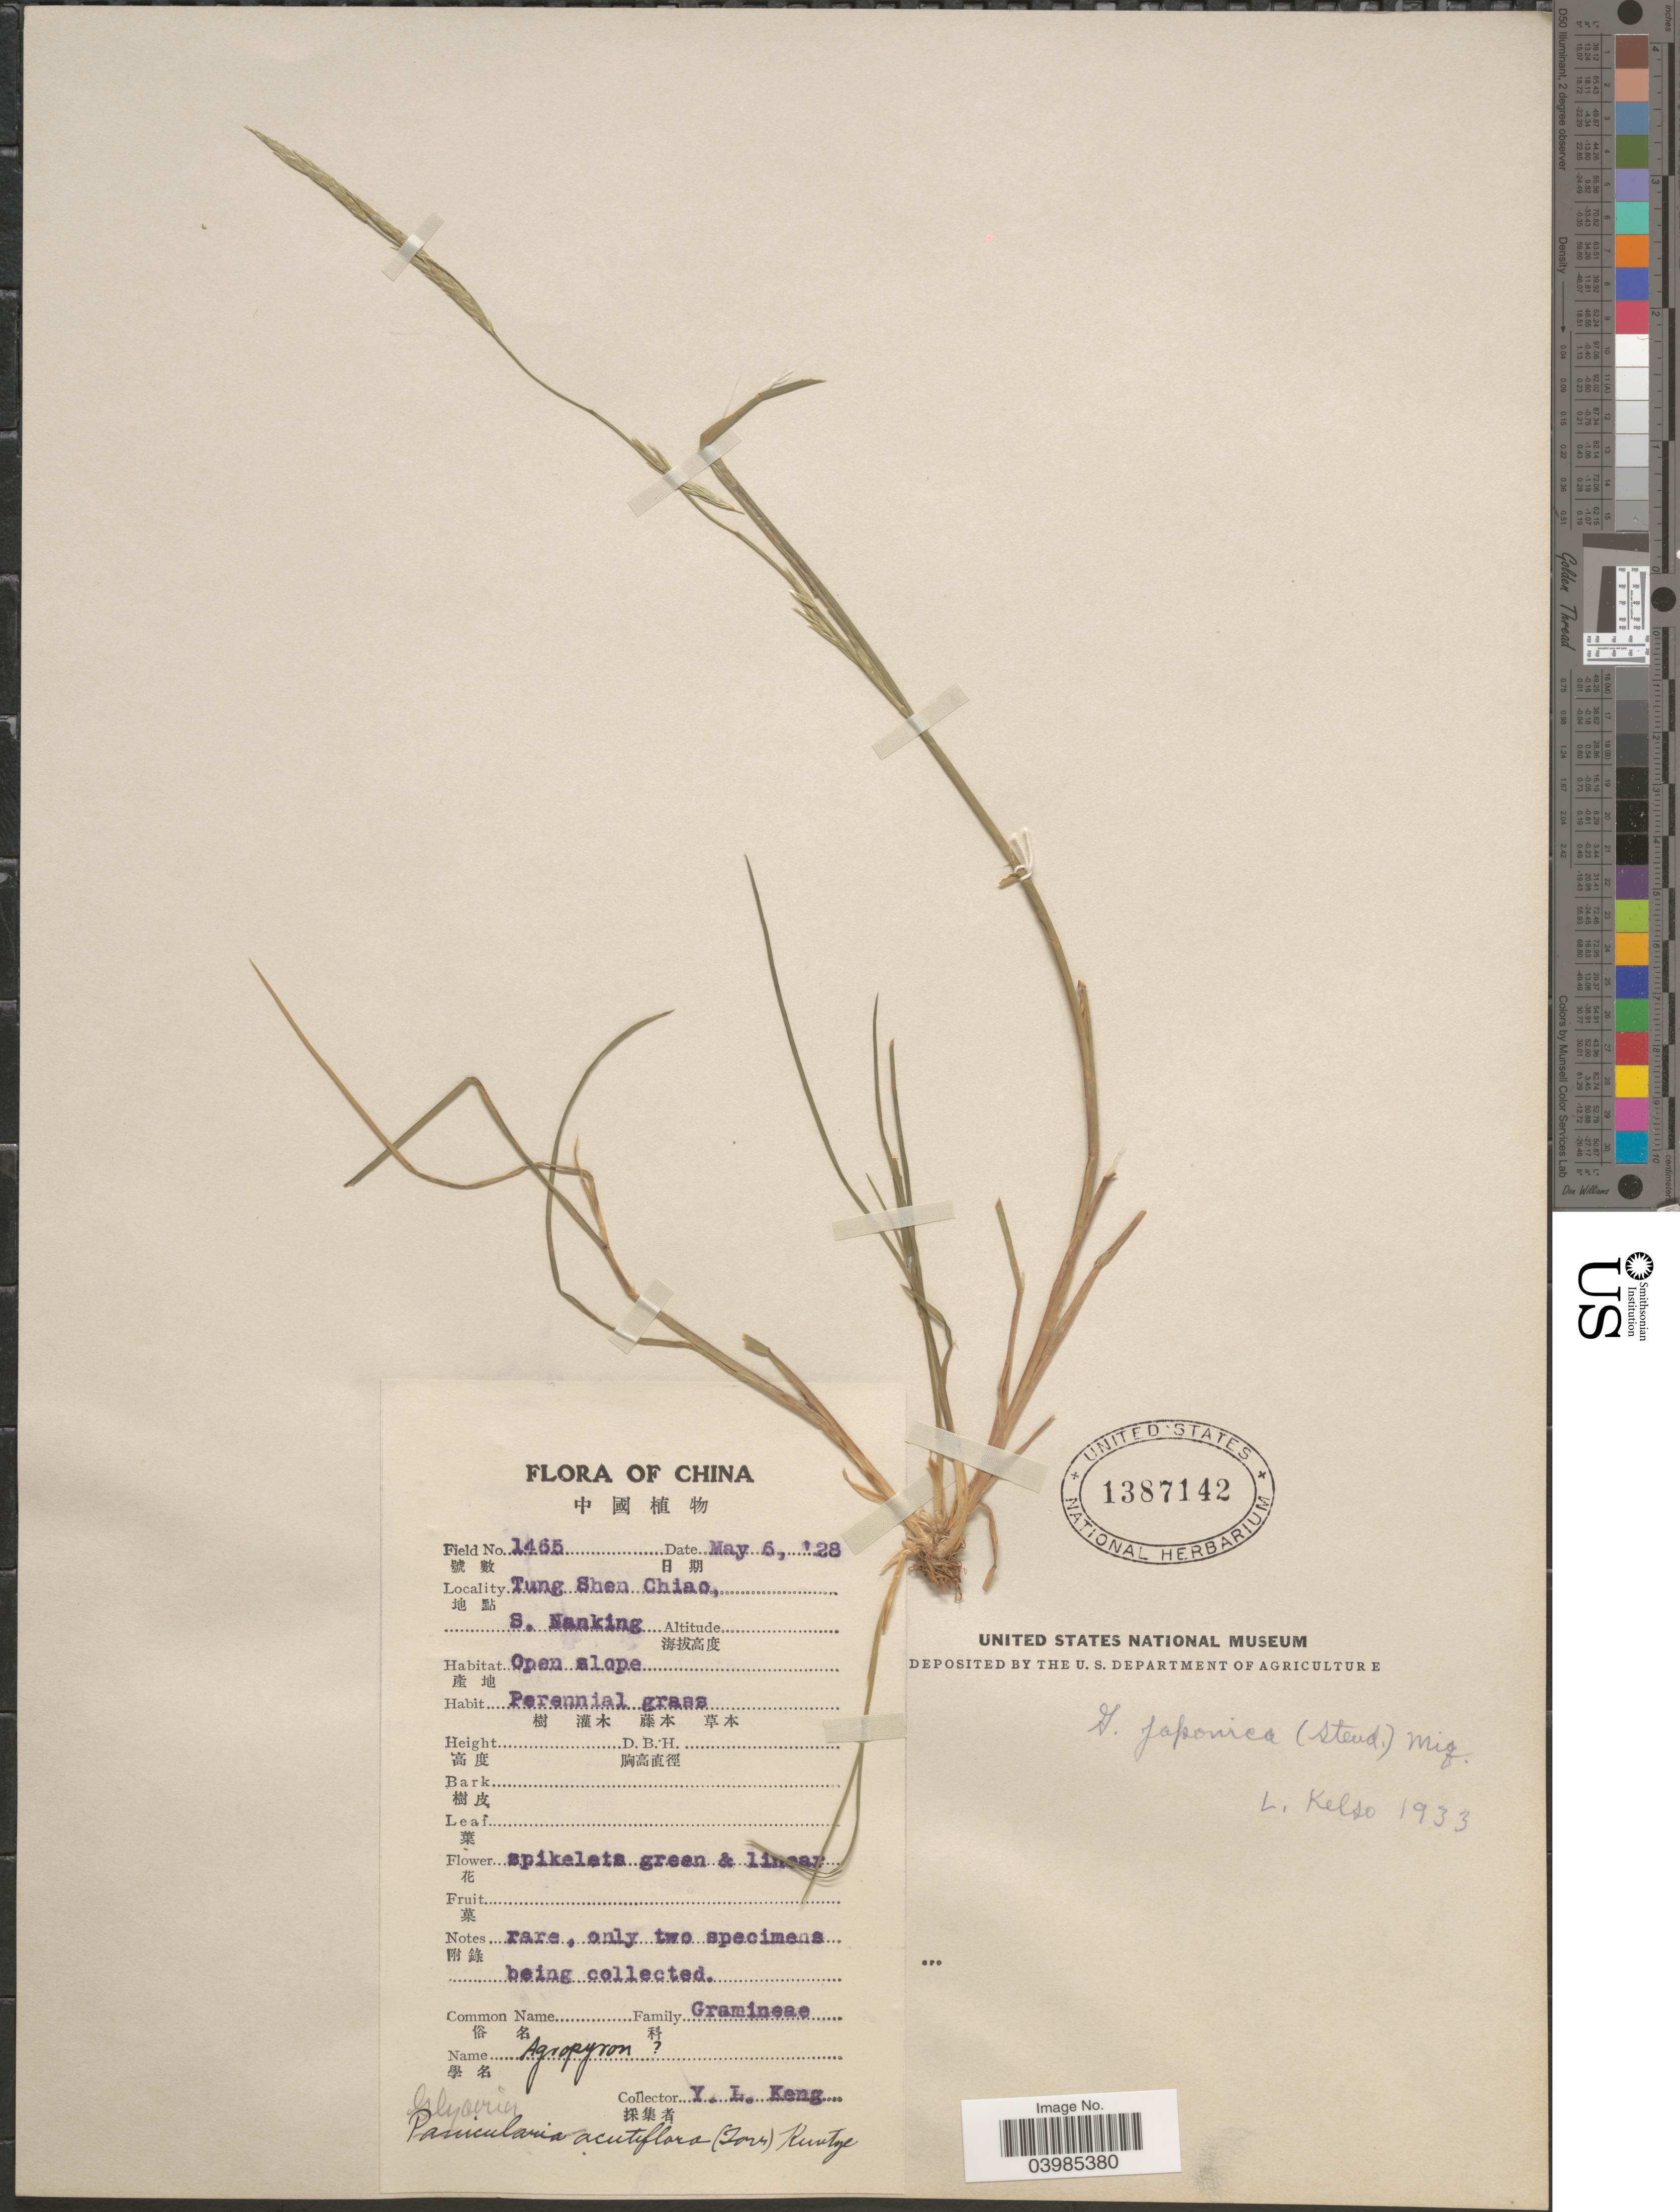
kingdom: Plantae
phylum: Tracheophyta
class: Liliopsida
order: Poales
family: Poaceae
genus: Glyceria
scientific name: Glyceria acutiflora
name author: Torr.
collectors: Y. L. Keng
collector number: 1465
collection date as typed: Transcribed d/m/y: 6/5/28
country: China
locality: Tung Shen Chiao, S. Nanking.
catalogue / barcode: US 1387142